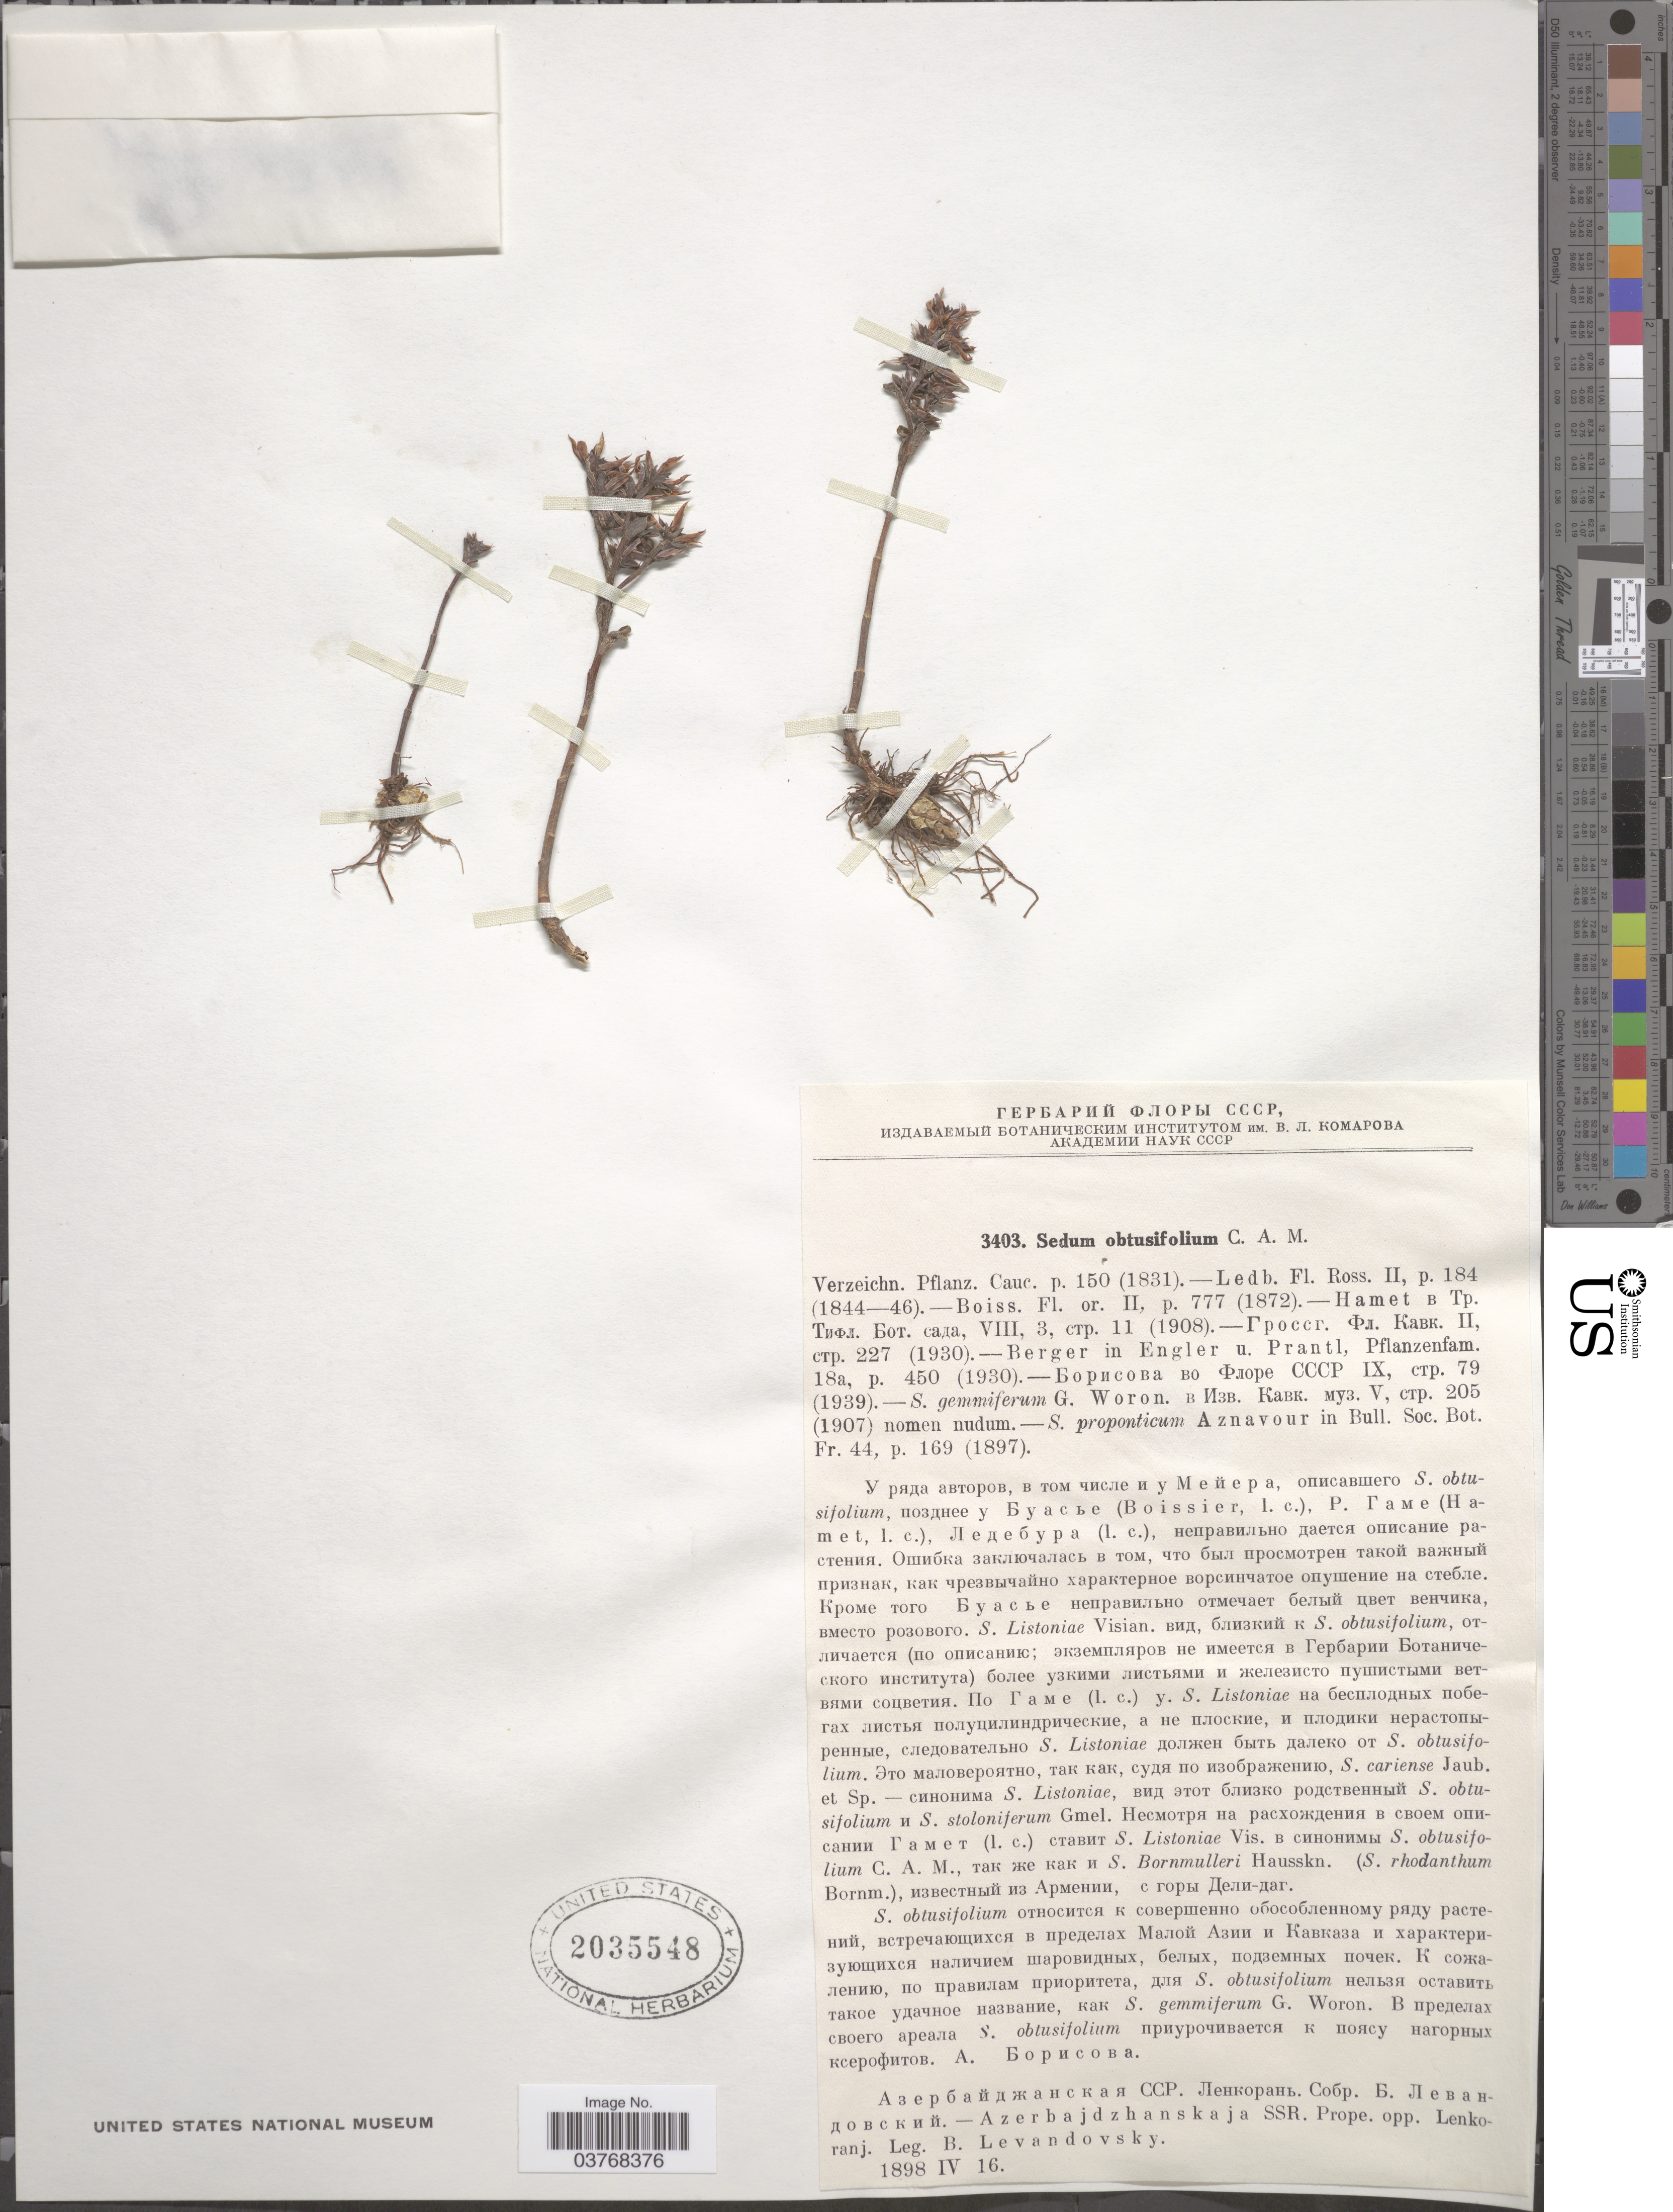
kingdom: Plantae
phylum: Tracheophyta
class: Magnoliopsida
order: Saxifragales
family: Crassulaceae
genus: Phedimus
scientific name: Phedimus obtusifolius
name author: (C.A. Mey.) 't Hart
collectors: B. Levandovsky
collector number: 3403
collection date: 1898-04-16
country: Azerbaijan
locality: Azerbajdzhanskaja SSR. Prope. opp. Lenkoranj.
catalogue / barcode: US 2035548